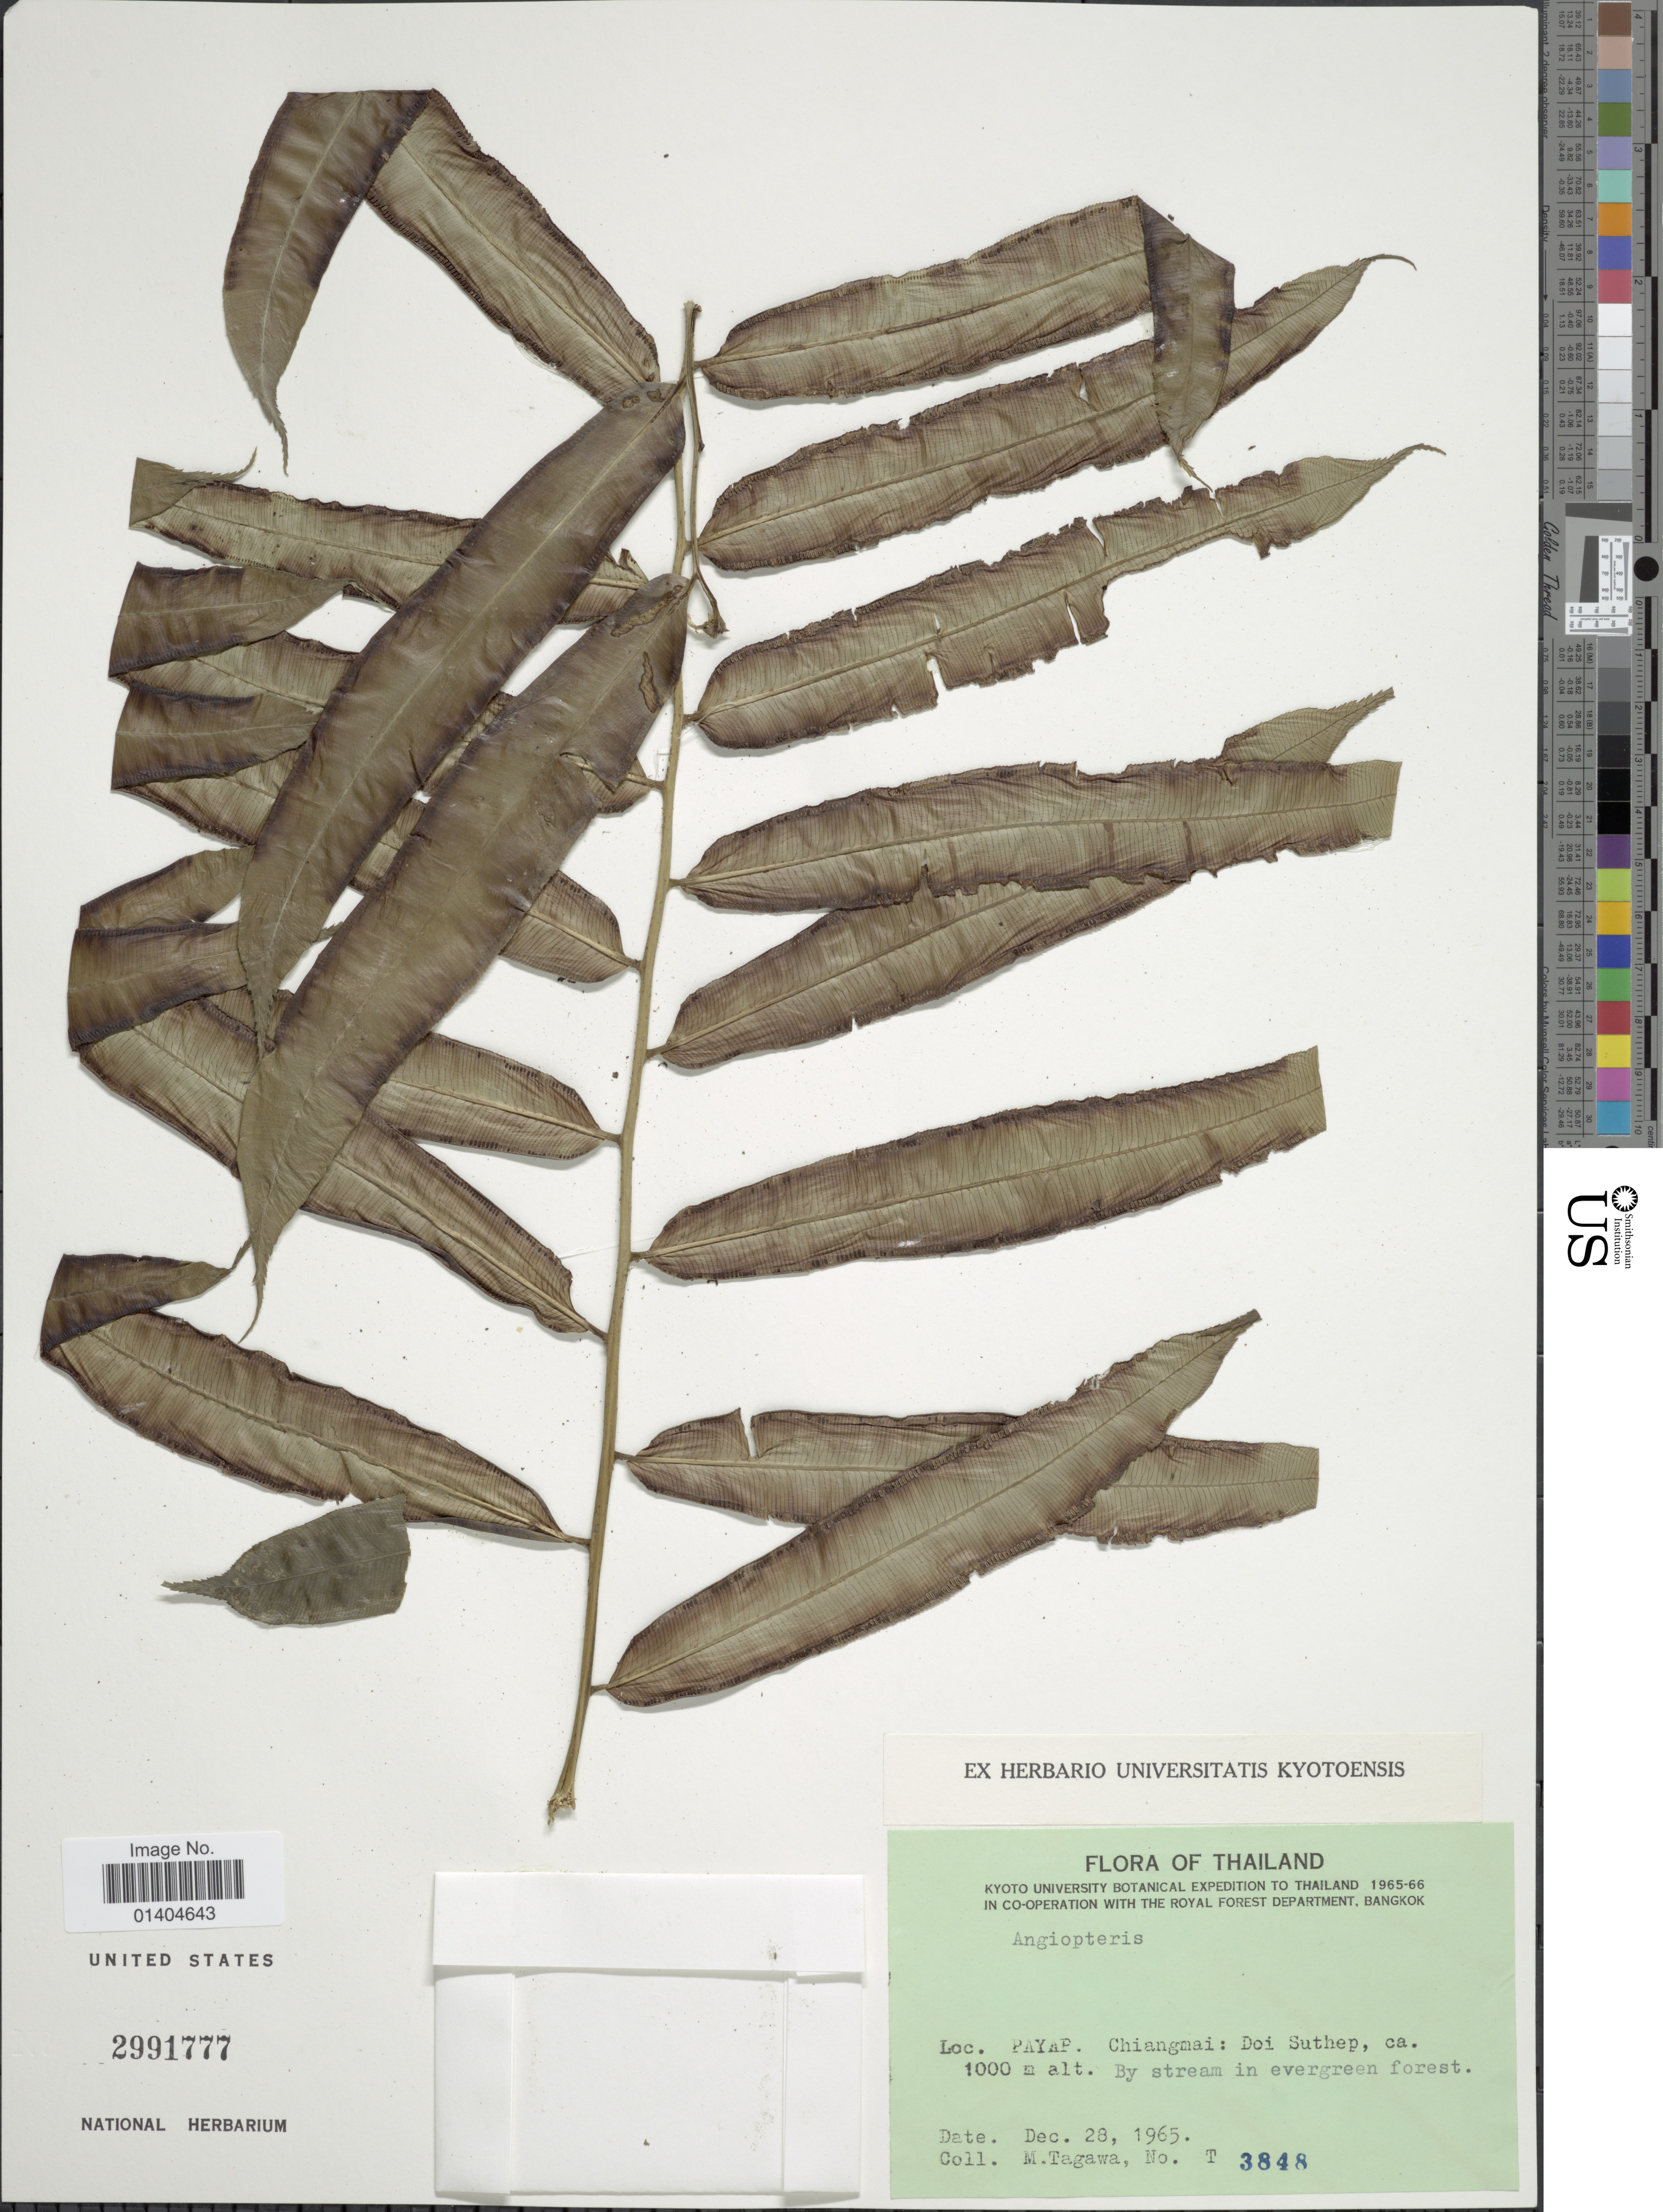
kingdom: Plantae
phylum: Tracheophyta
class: Polypodiopsida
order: Marattiales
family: Marattiaceae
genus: Angiopteris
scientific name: Angiopteris sp.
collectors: M. Tagawa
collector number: T3848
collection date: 1965-12-28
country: Thailand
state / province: Chiang Mai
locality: Payap. Doi Suthep.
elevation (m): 1000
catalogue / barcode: US 2991777